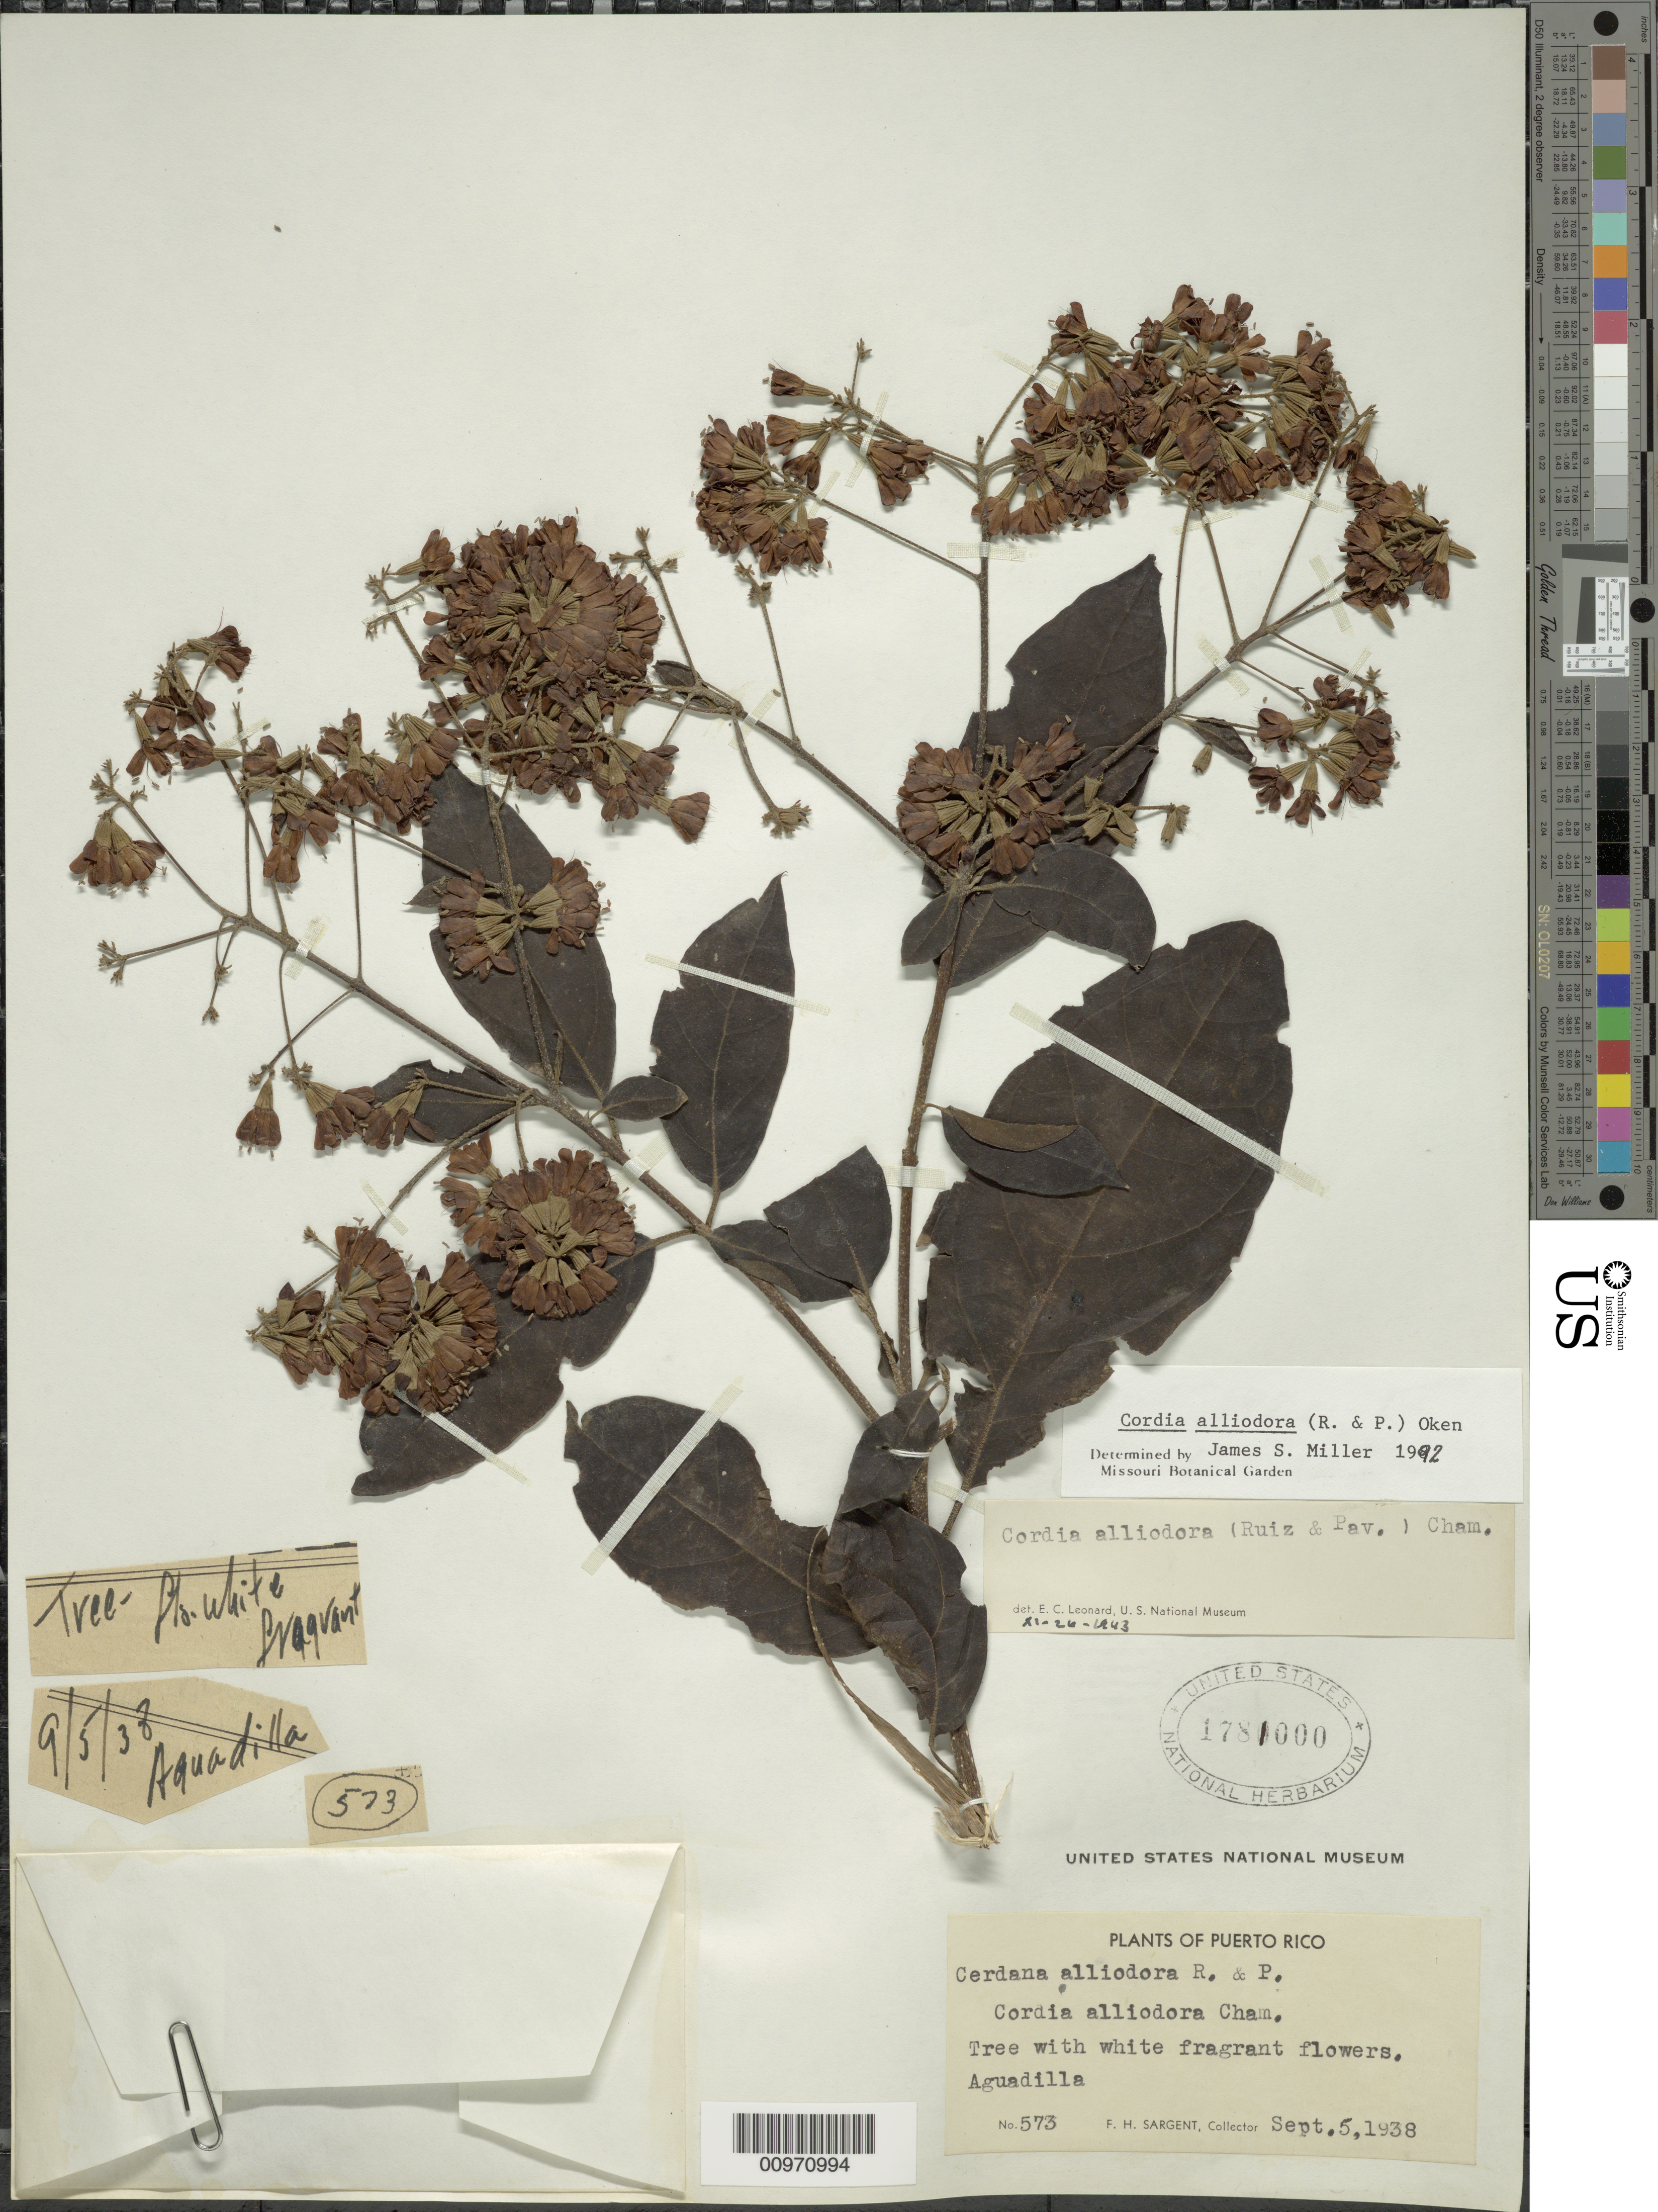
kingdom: Plantae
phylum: Tracheophyta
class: Magnoliopsida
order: Boraginales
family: Cordiaceae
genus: Cordia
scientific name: Cordia alliodora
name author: (Ruiz & Pav.) Oken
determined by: Miller, James S., (MO), Missouri Botanical Garden (UNITED STATES)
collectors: F. H. Sargent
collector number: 573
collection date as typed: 05 Sep 1938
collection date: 1938-09-05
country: Puerto Rico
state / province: Aguadilla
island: Puerto Rico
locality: Aquadilla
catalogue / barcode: US 1781000